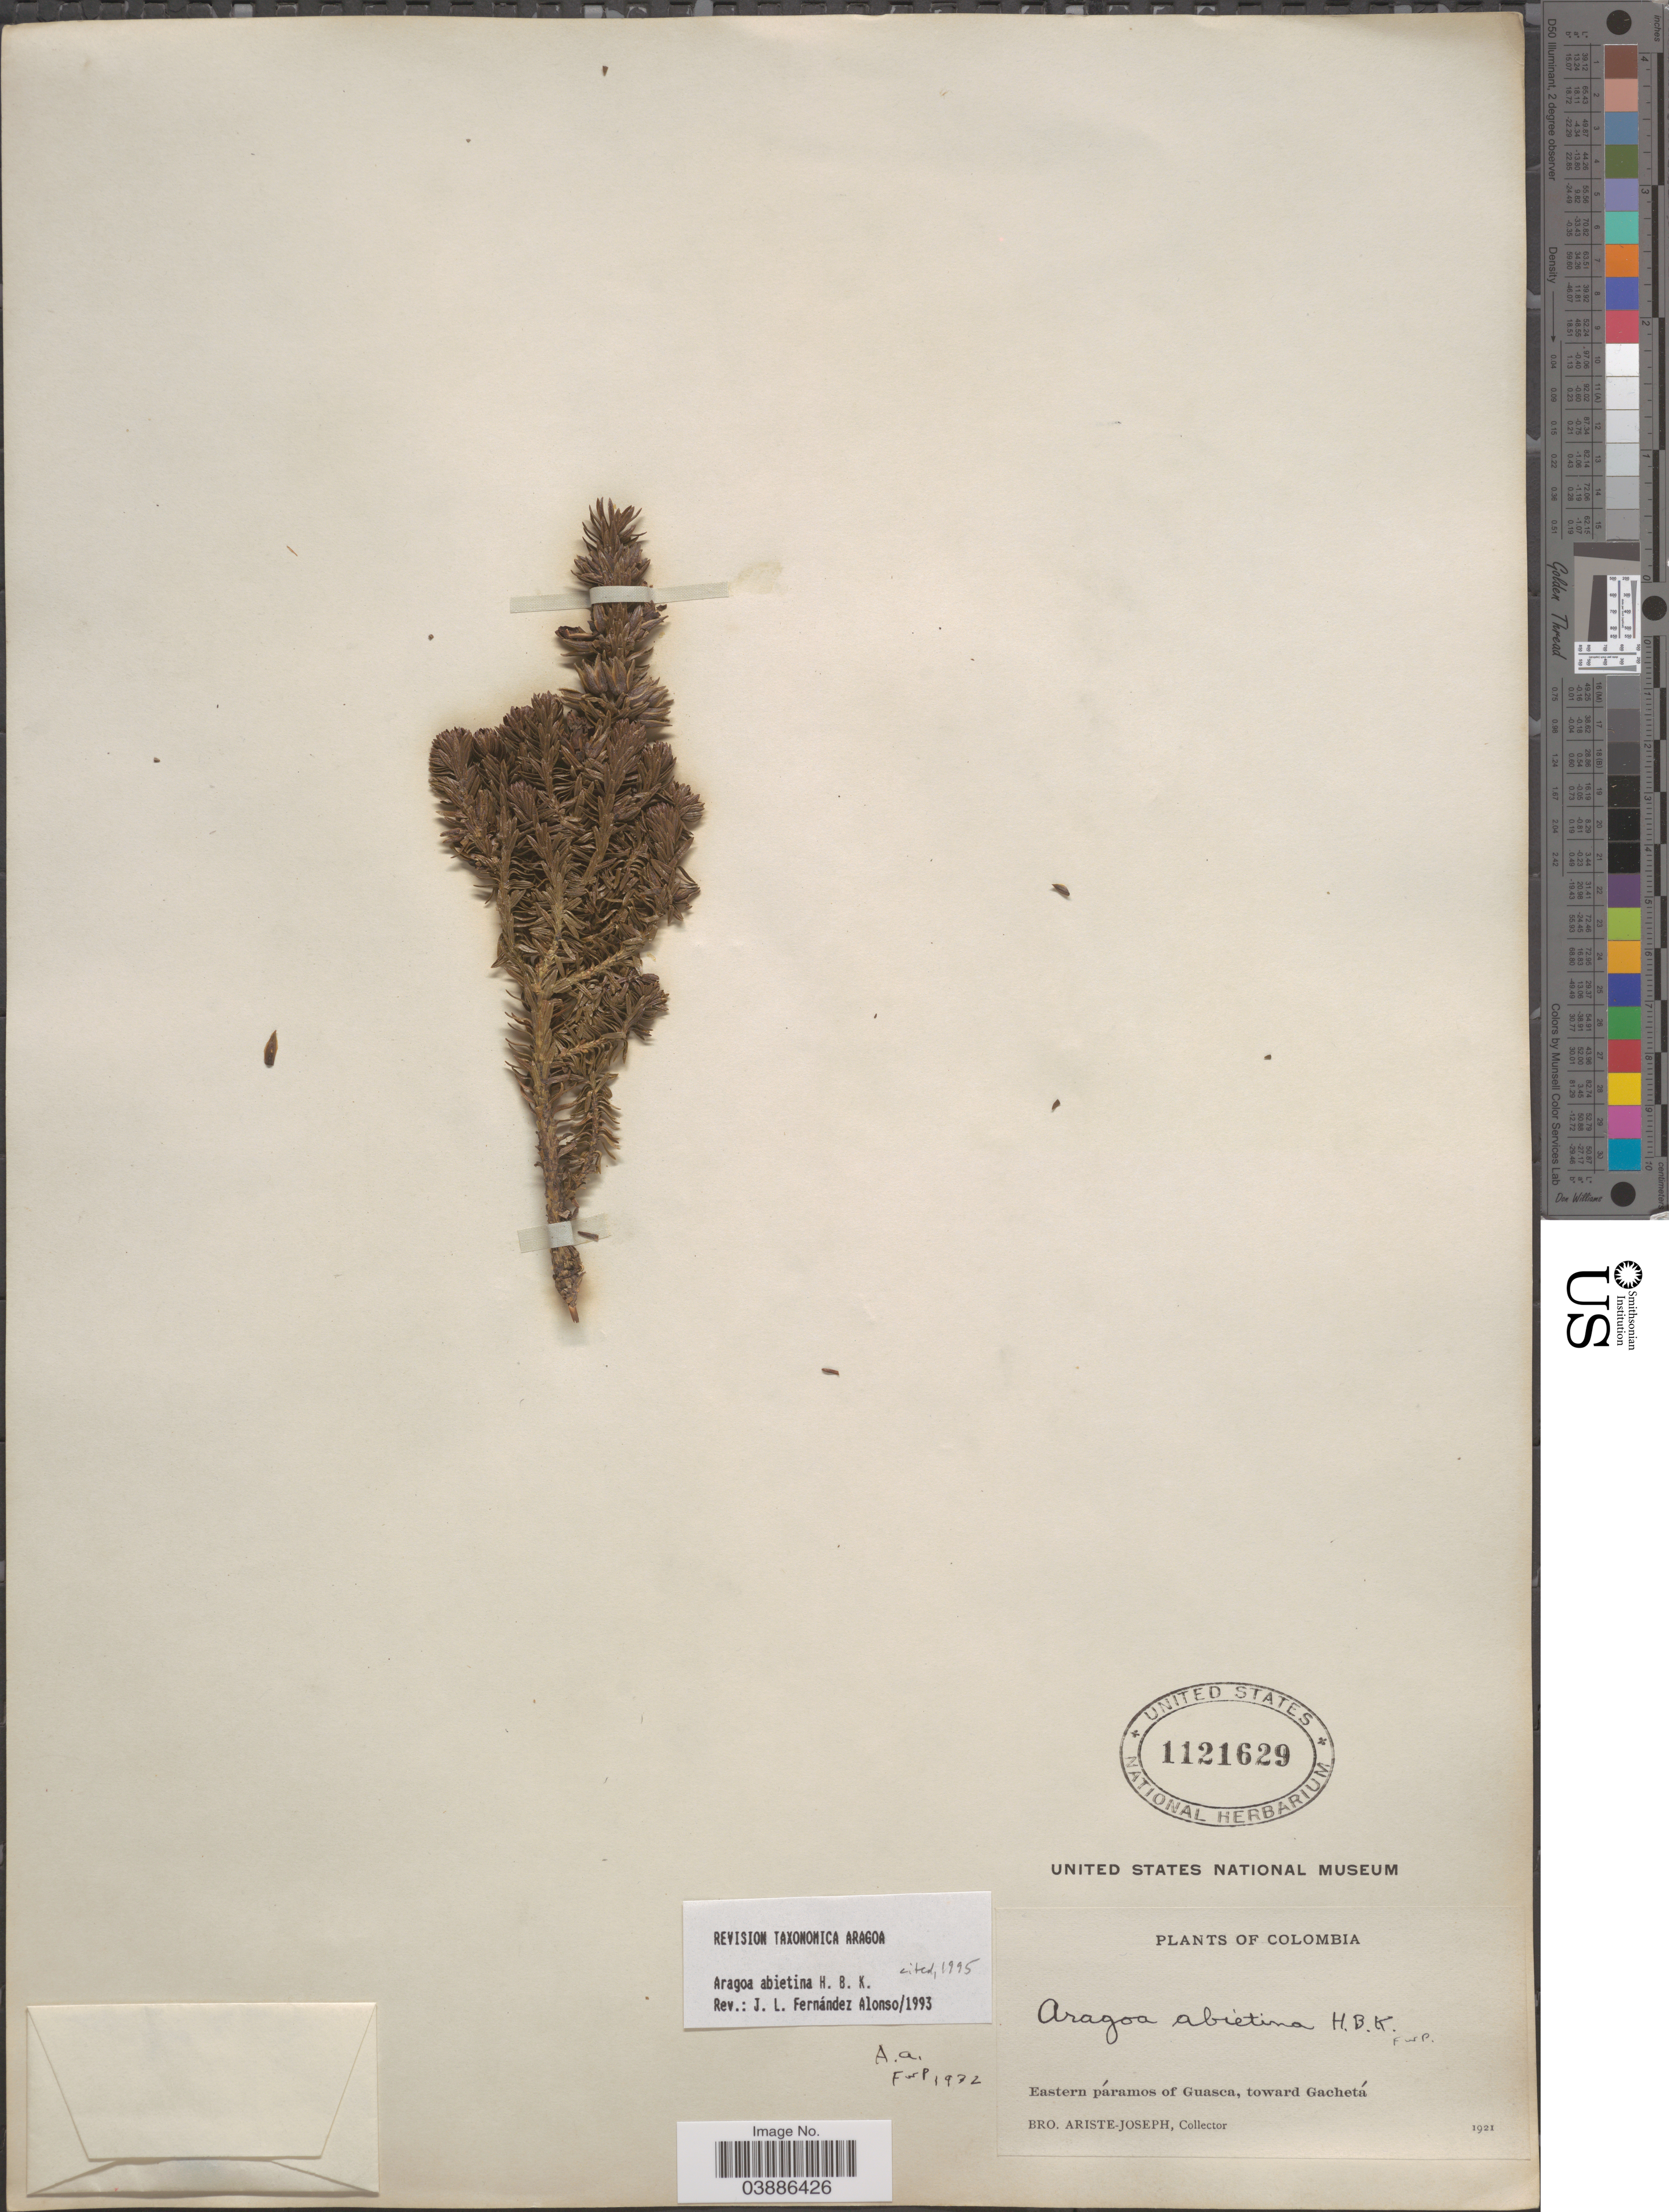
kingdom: Plantae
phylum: Tracheophyta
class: Magnoliopsida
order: Lamiales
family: Plantaginaceae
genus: Aragoa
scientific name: Aragoa abietina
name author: Kunth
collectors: Bro. Ariste-Joseph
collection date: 1921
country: Colombia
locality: Eastern páramos of Guasca, toward Gachetá.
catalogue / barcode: US 1121629